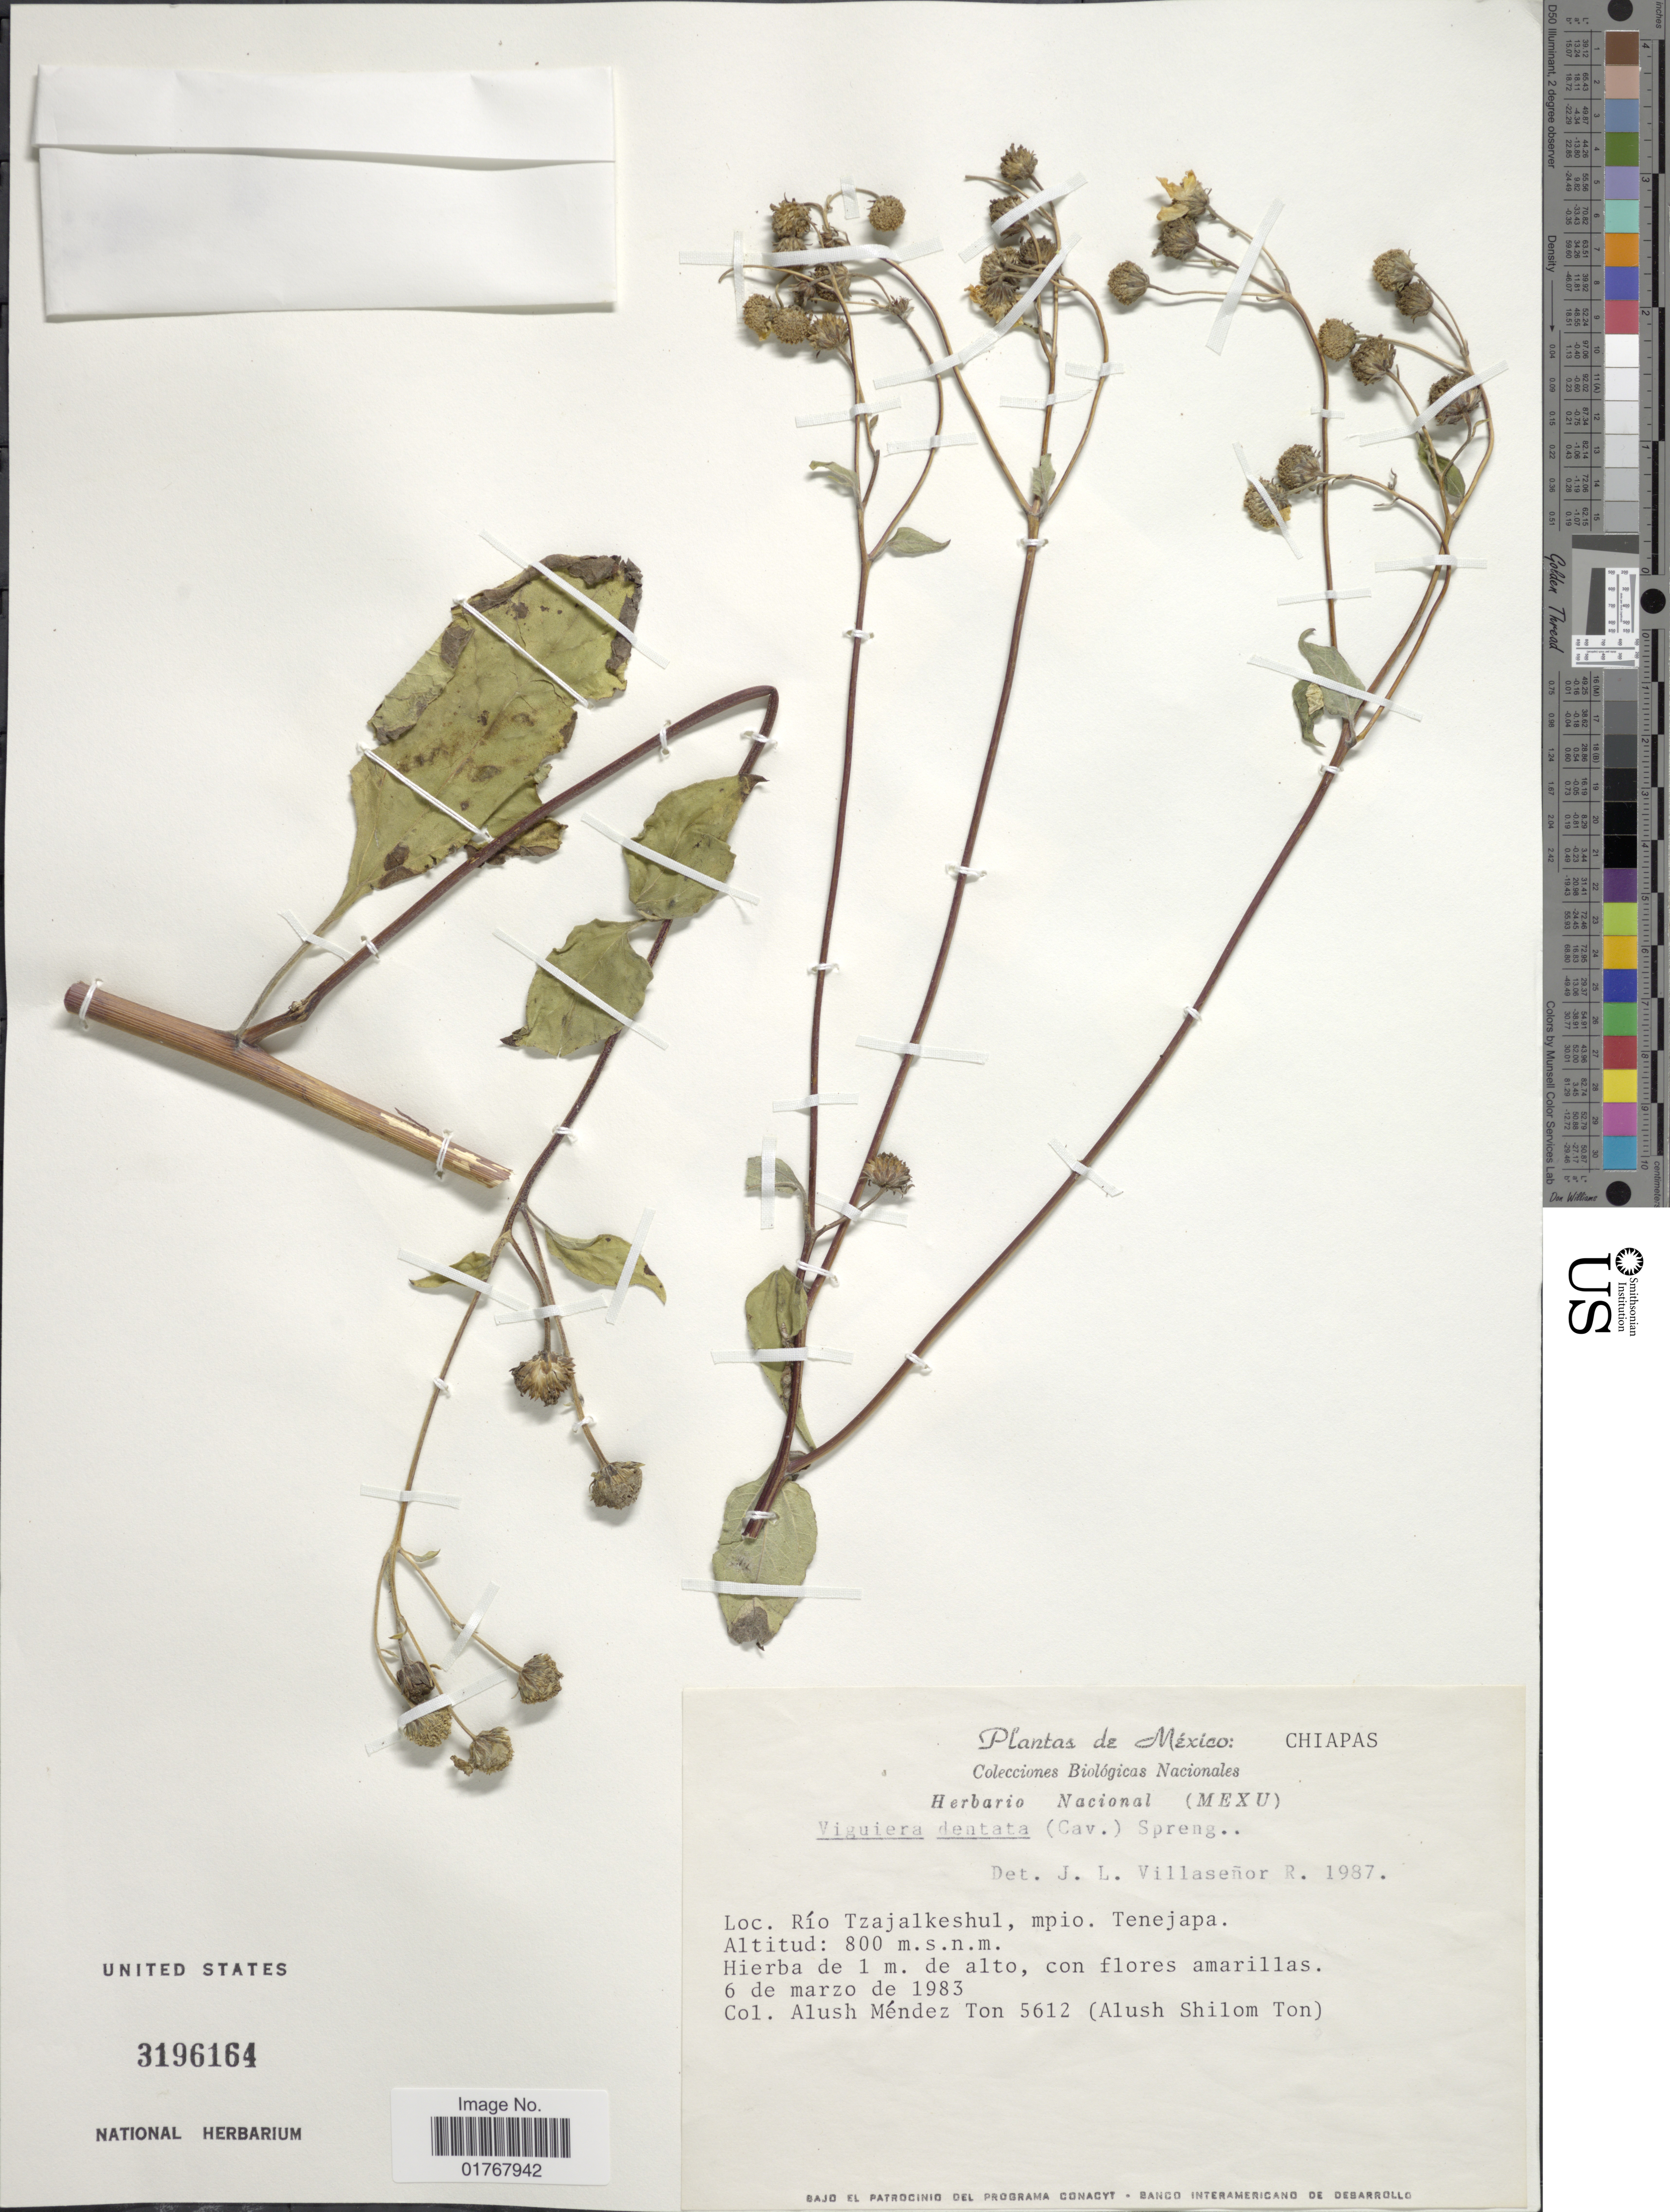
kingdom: Plantae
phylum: Tracheophyta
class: Magnoliopsida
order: Asterales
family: Asteraceae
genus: Viguiera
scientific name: Viguiera dentata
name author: (Cav.) Spreng.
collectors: A. M. Ton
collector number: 5612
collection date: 1983-03-06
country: Mexico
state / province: Chiapas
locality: Río Tzajalkeshul, mpio Tenejalpa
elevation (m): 800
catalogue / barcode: US 3196164